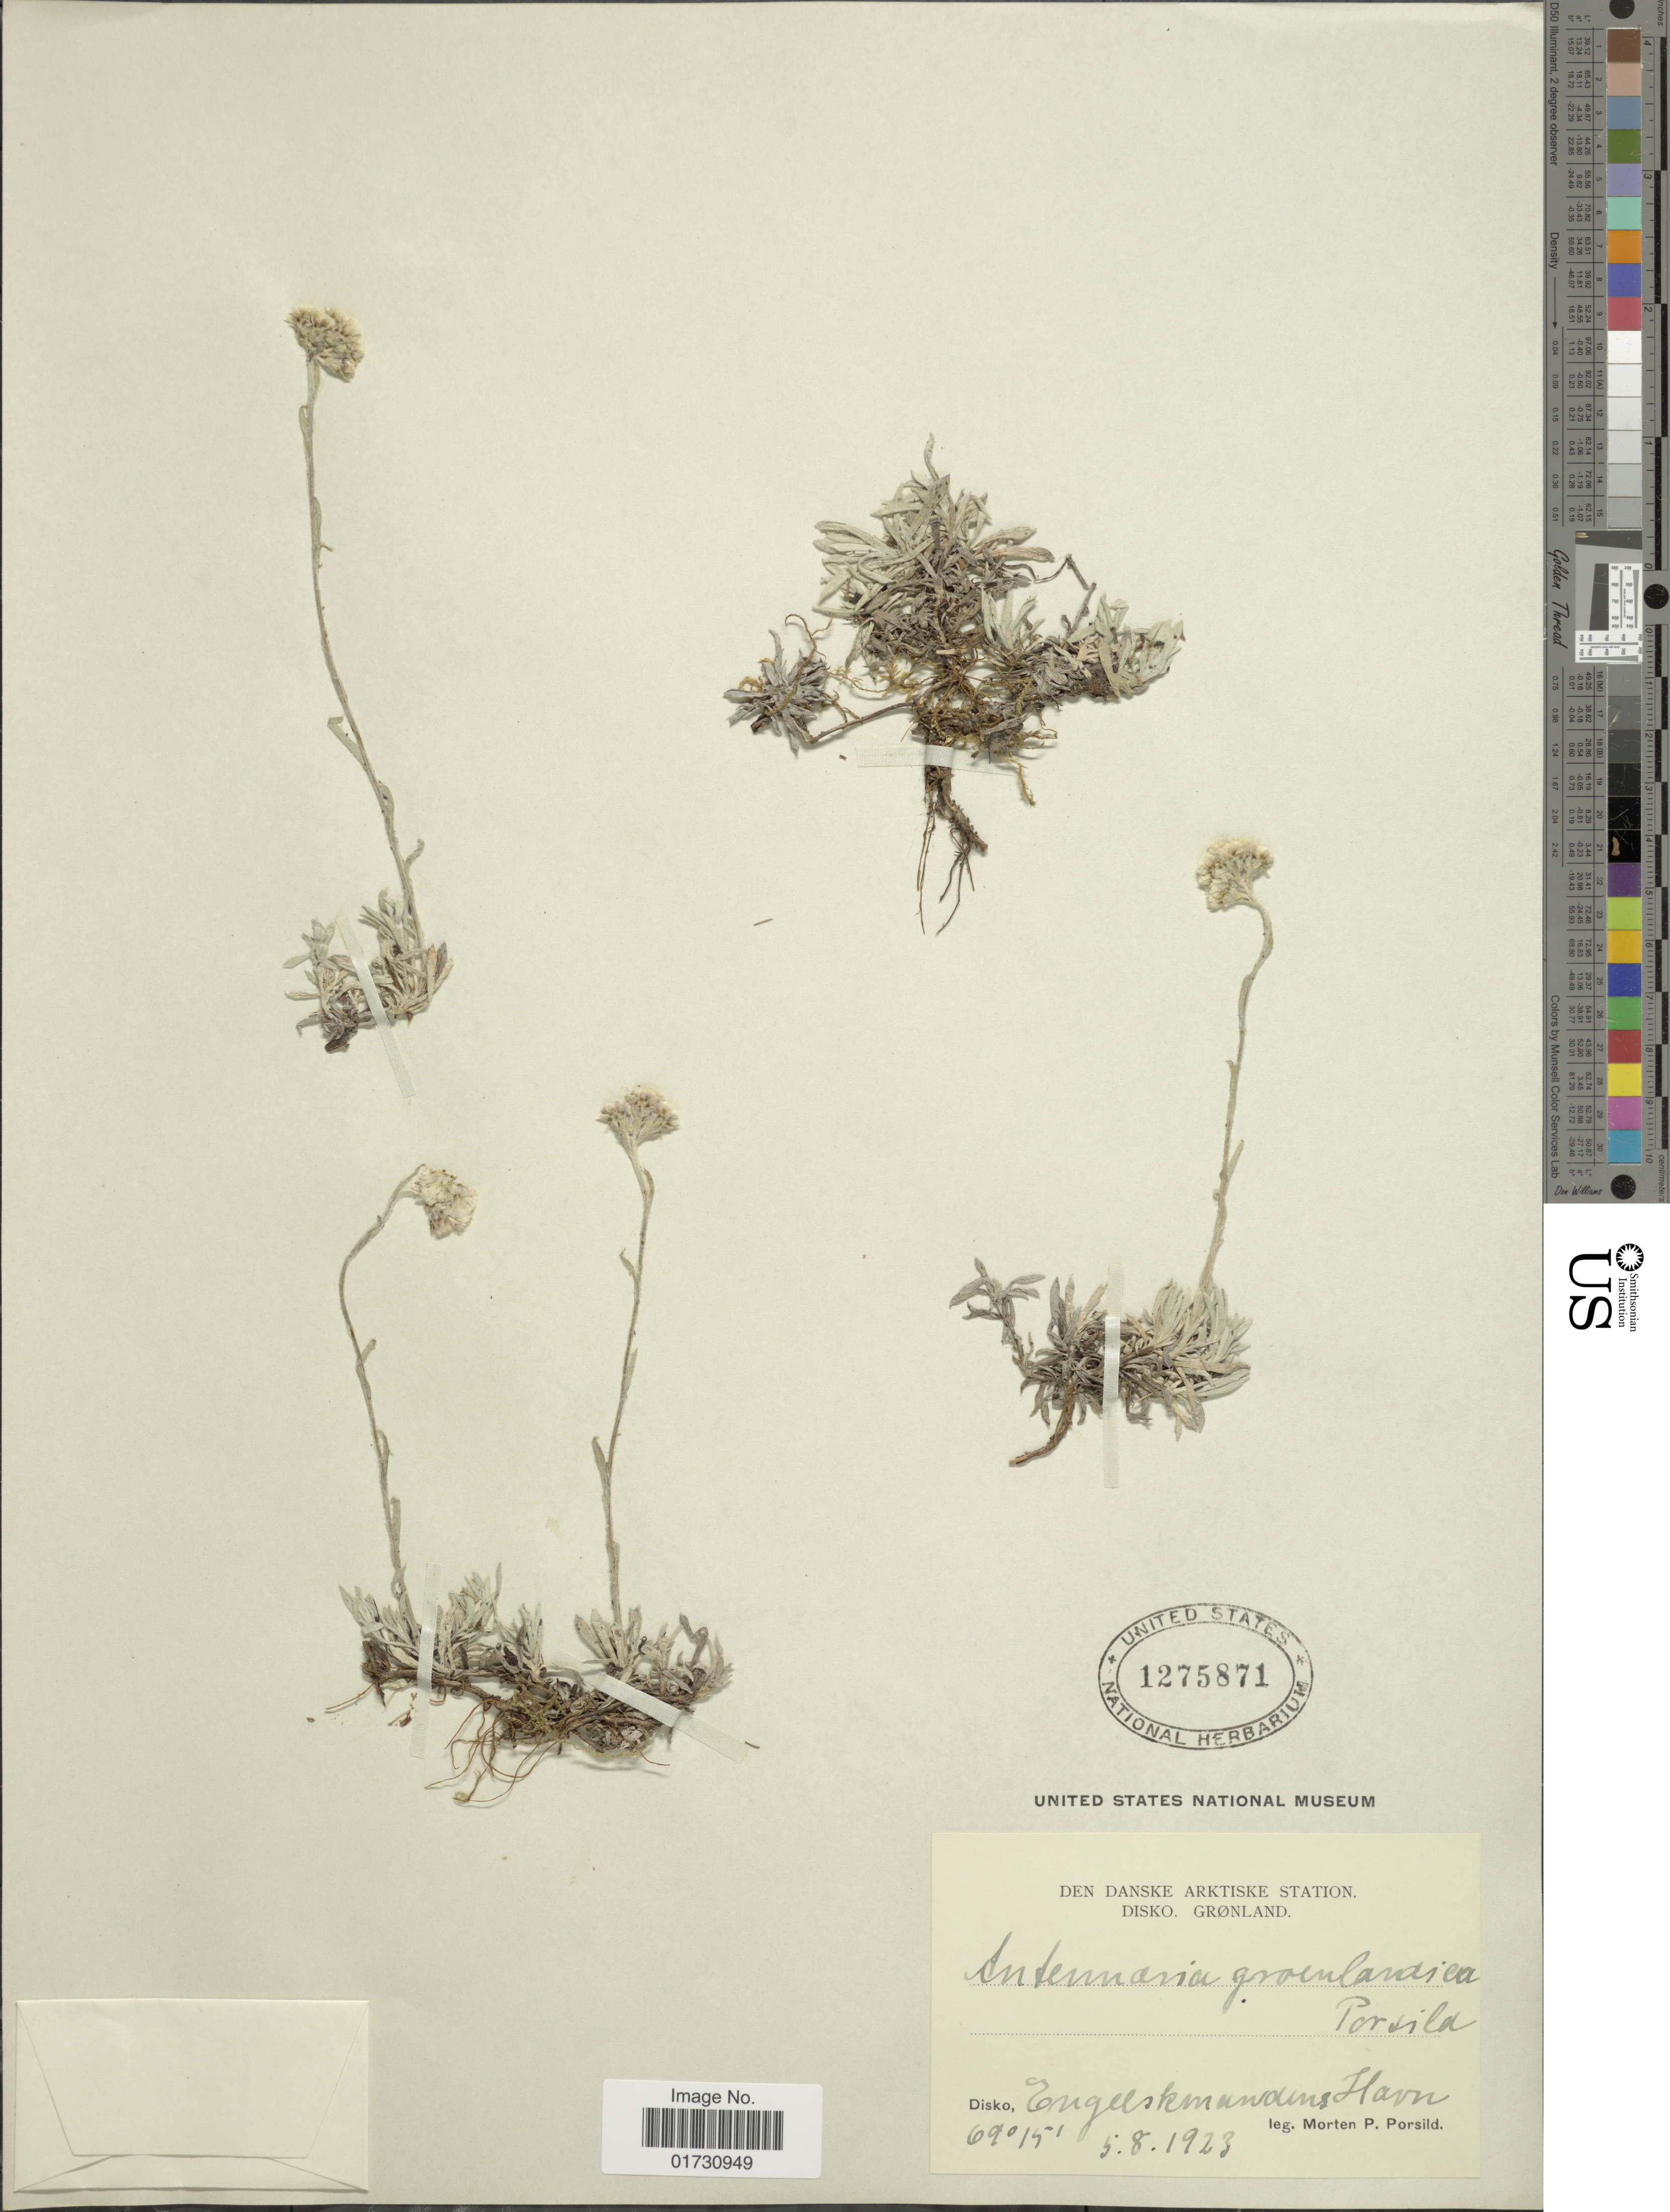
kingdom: Plantae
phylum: Tracheophyta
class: Magnoliopsida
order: Asterales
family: Asteraceae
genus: Antennaria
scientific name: Antennaria groenlandica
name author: Porsild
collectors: M. P. Porsild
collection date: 1923-08-05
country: Greenland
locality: Disko, Engelsmundens Havn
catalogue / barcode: US 1275871